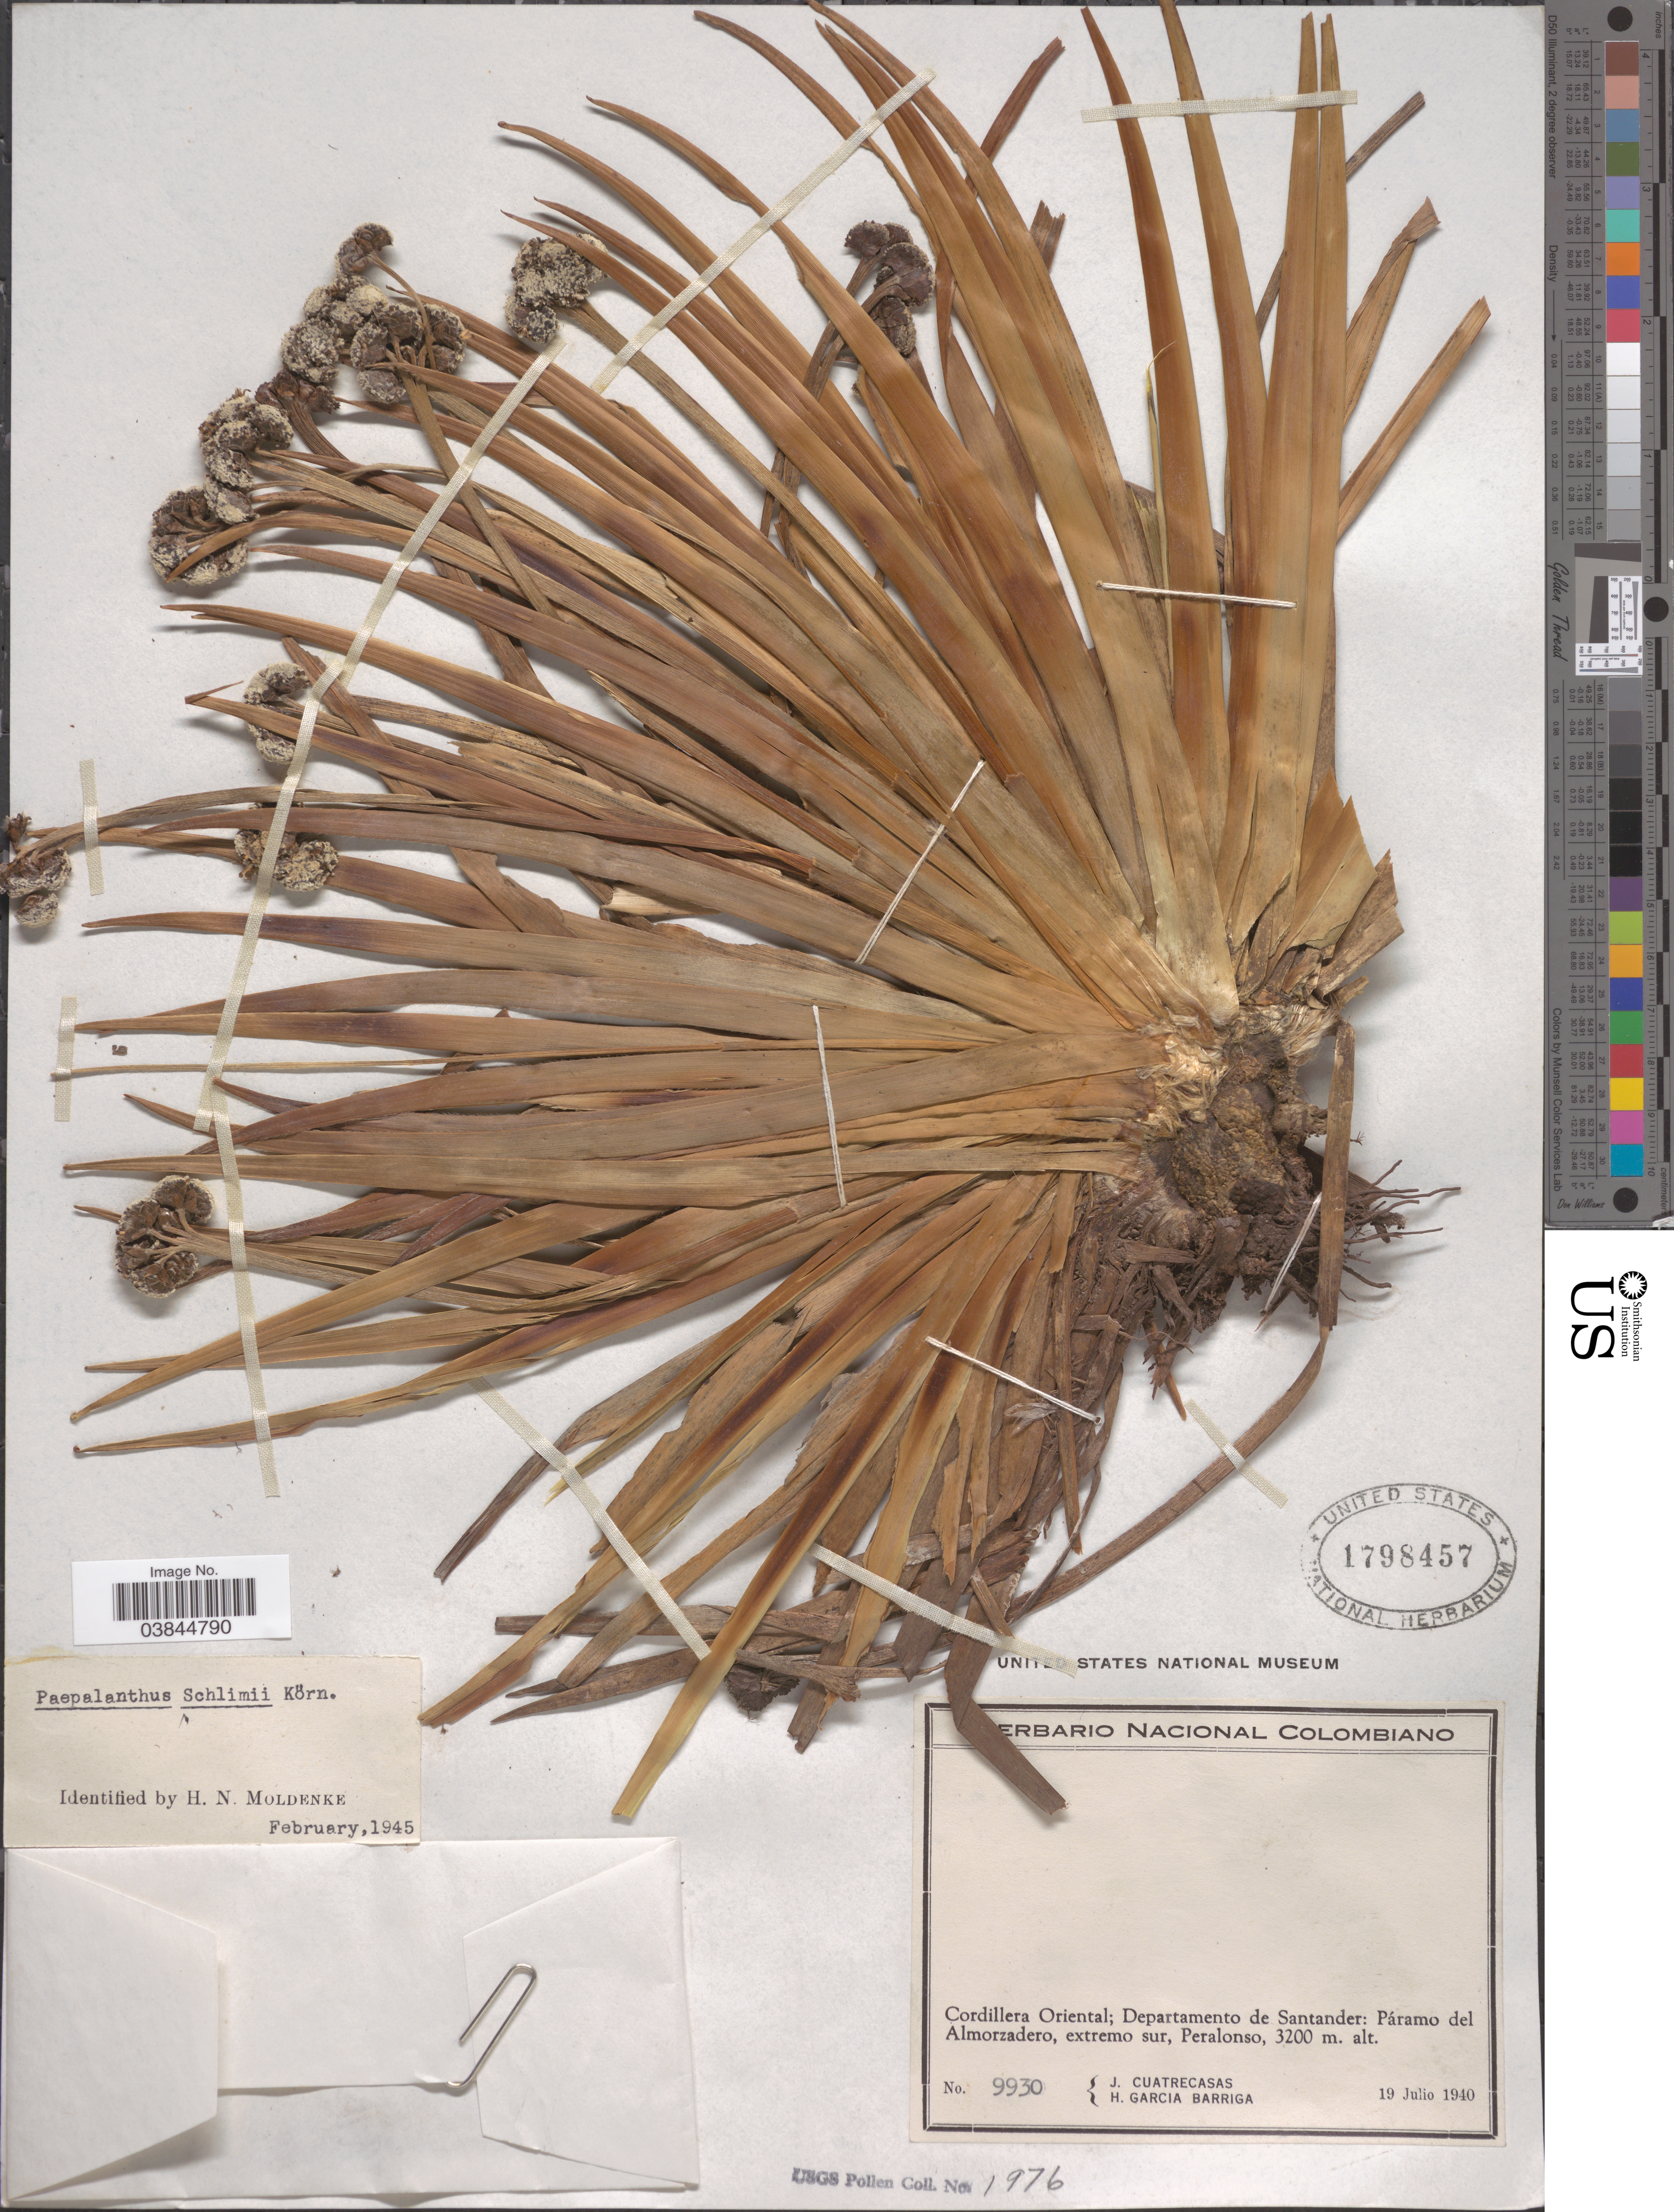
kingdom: Plantae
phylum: Tracheophyta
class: Liliopsida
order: Poales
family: Eriocaulaceae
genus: Paepalanthus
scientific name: Paepalanthus petraeus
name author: Körn. in Mart.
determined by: Sauthier, Laura Jeanne, (SPF), Universidade de Sao Paulo (BRAZIL)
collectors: J. Cuatrecasas & H. García Barriga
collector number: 9930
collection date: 1940-07-19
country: Colombia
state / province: Santander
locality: Cordillera Oriental; Departamento de Santander: Páramo del Almorzadero, extremo sur, Peralonso.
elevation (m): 3200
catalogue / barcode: US 1798457